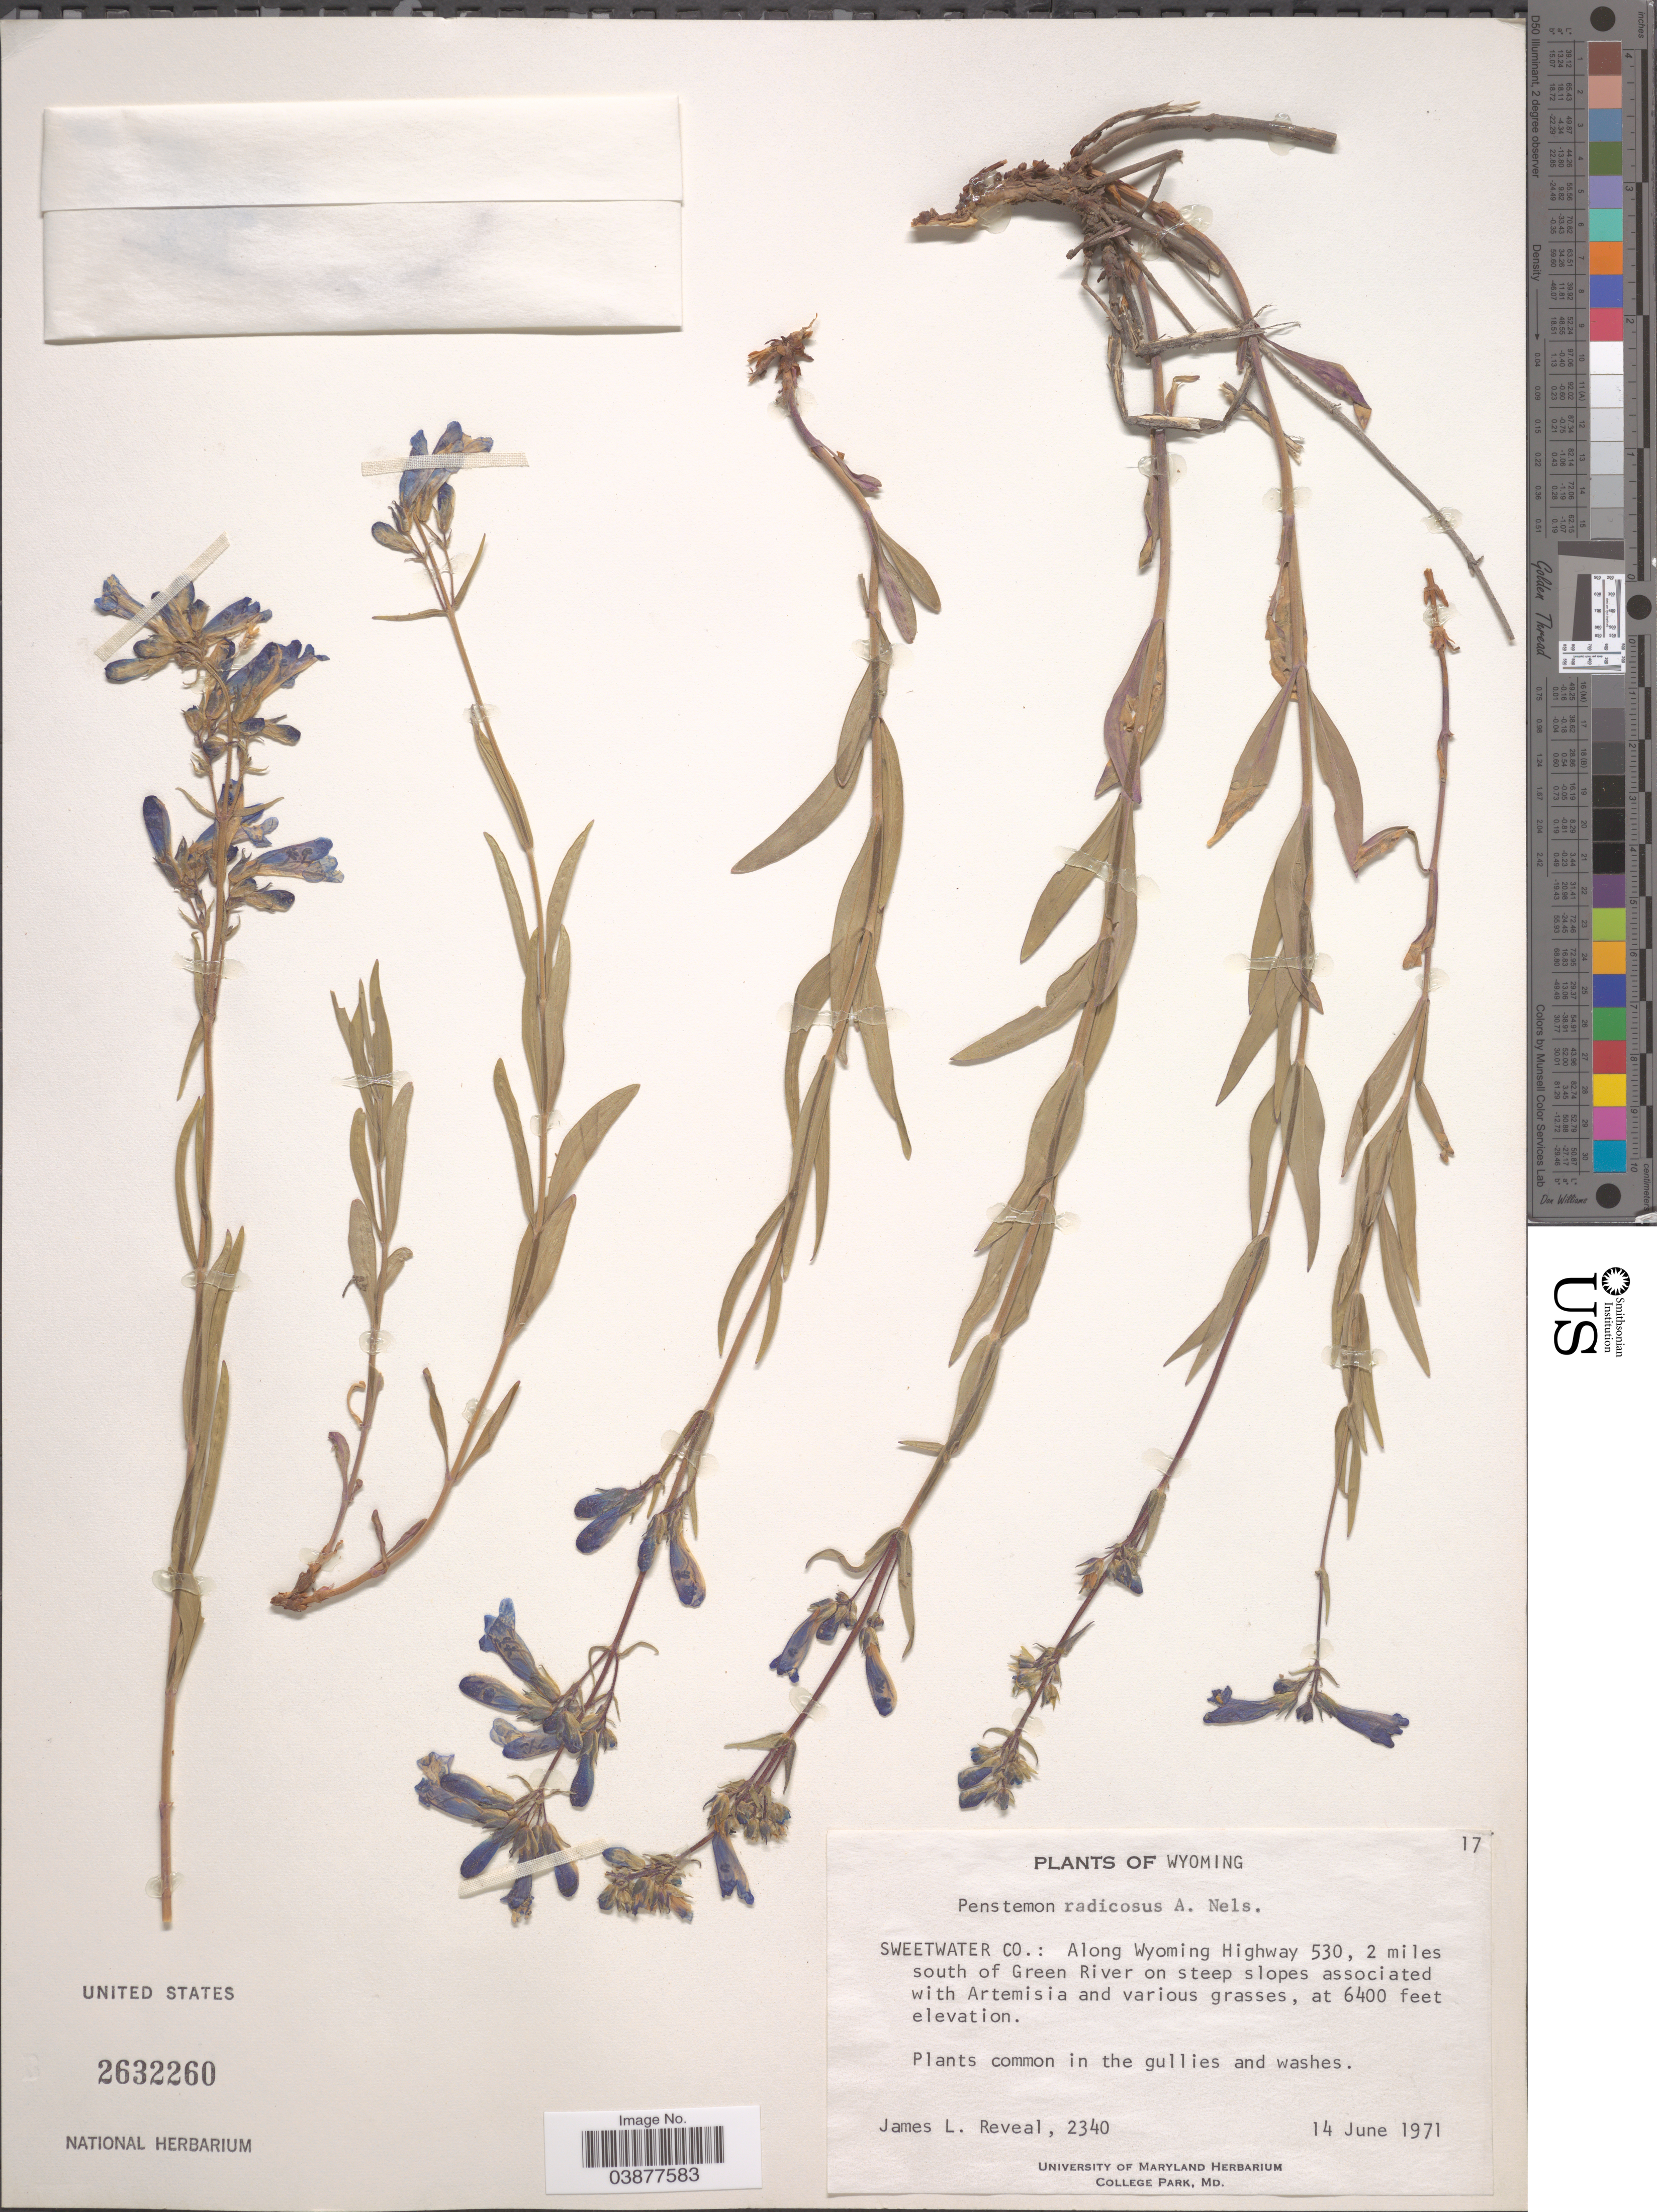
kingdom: Plantae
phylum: Tracheophyta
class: Magnoliopsida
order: Lamiales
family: Plantaginaceae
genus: Penstemon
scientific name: Penstemon radicosus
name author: A. Nelson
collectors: J. L. Reveal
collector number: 2340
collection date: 1971-06-14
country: United States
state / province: Wyoming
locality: Sweeteater Co.: Along Wyoming Highway 530, 2 miles south of Green River on steep slopes.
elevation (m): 1951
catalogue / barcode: US 2632260